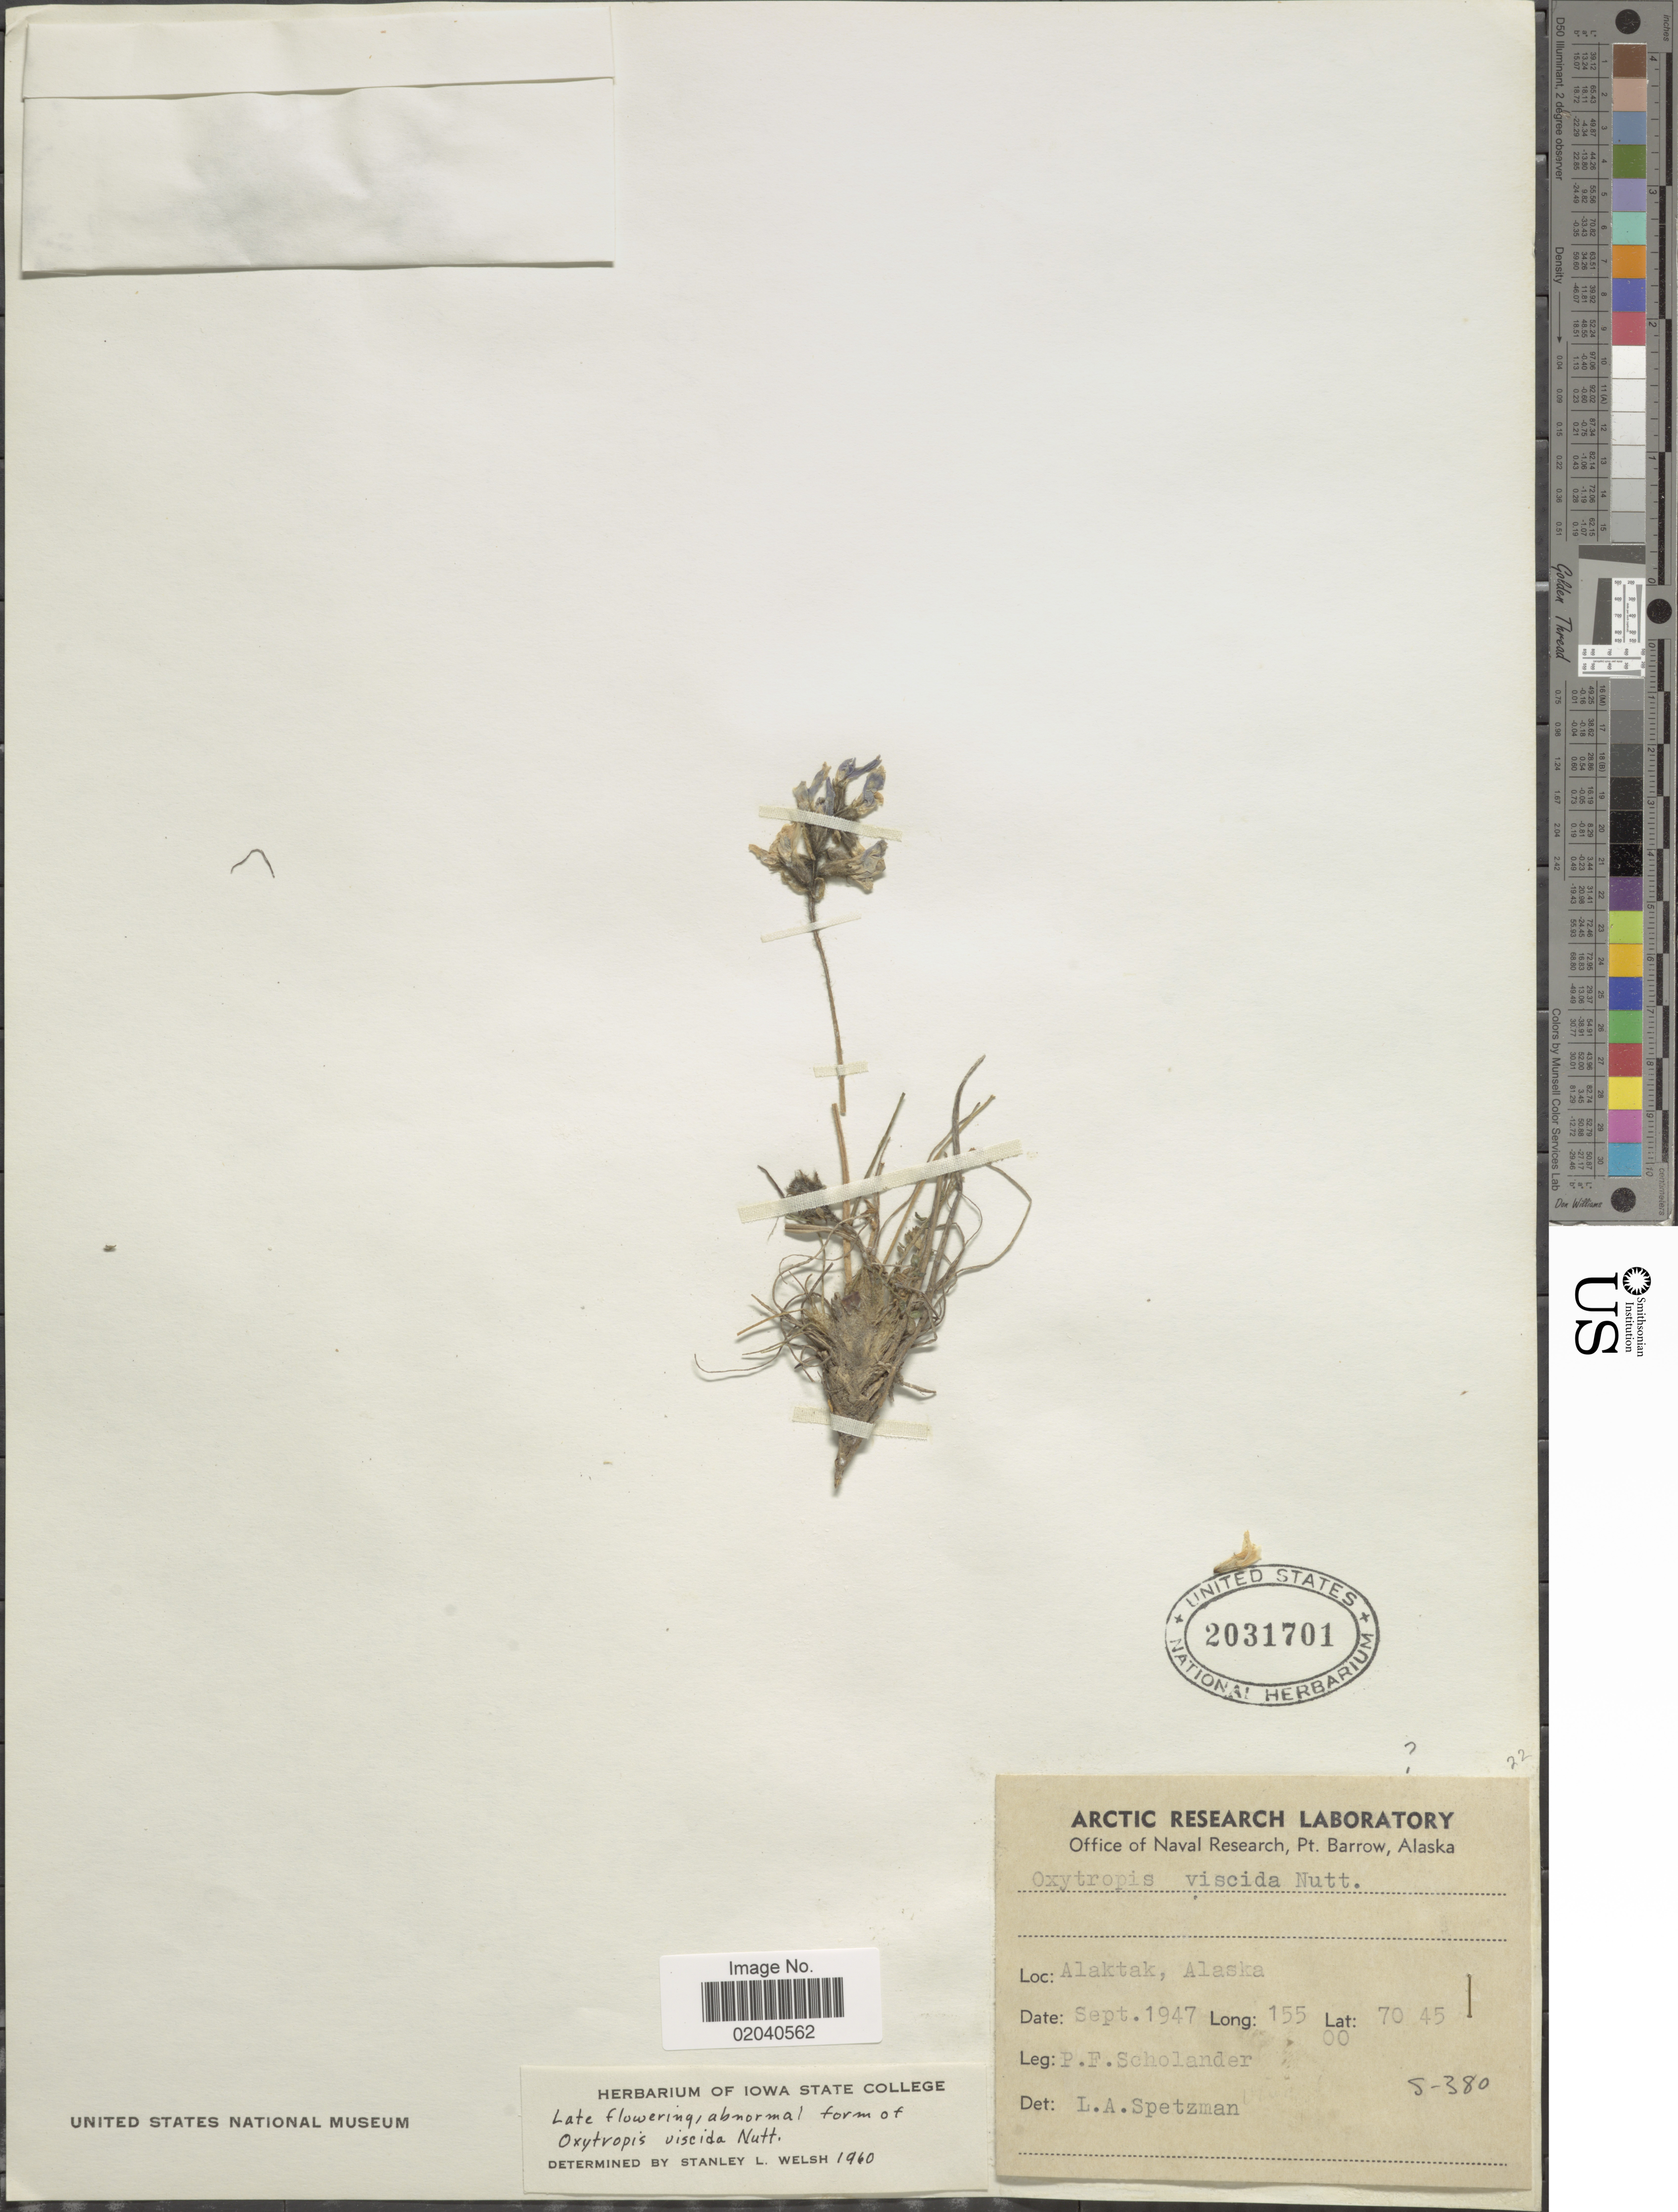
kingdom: Plantae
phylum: Tracheophyta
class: Magnoliopsida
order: Fabales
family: Fabaceae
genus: Oxytropis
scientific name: Oxytropis viscida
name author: Nutt.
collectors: P. Scholander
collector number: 5380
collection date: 1947-09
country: United States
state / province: Alaska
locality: Alaktak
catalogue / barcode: US 2031701